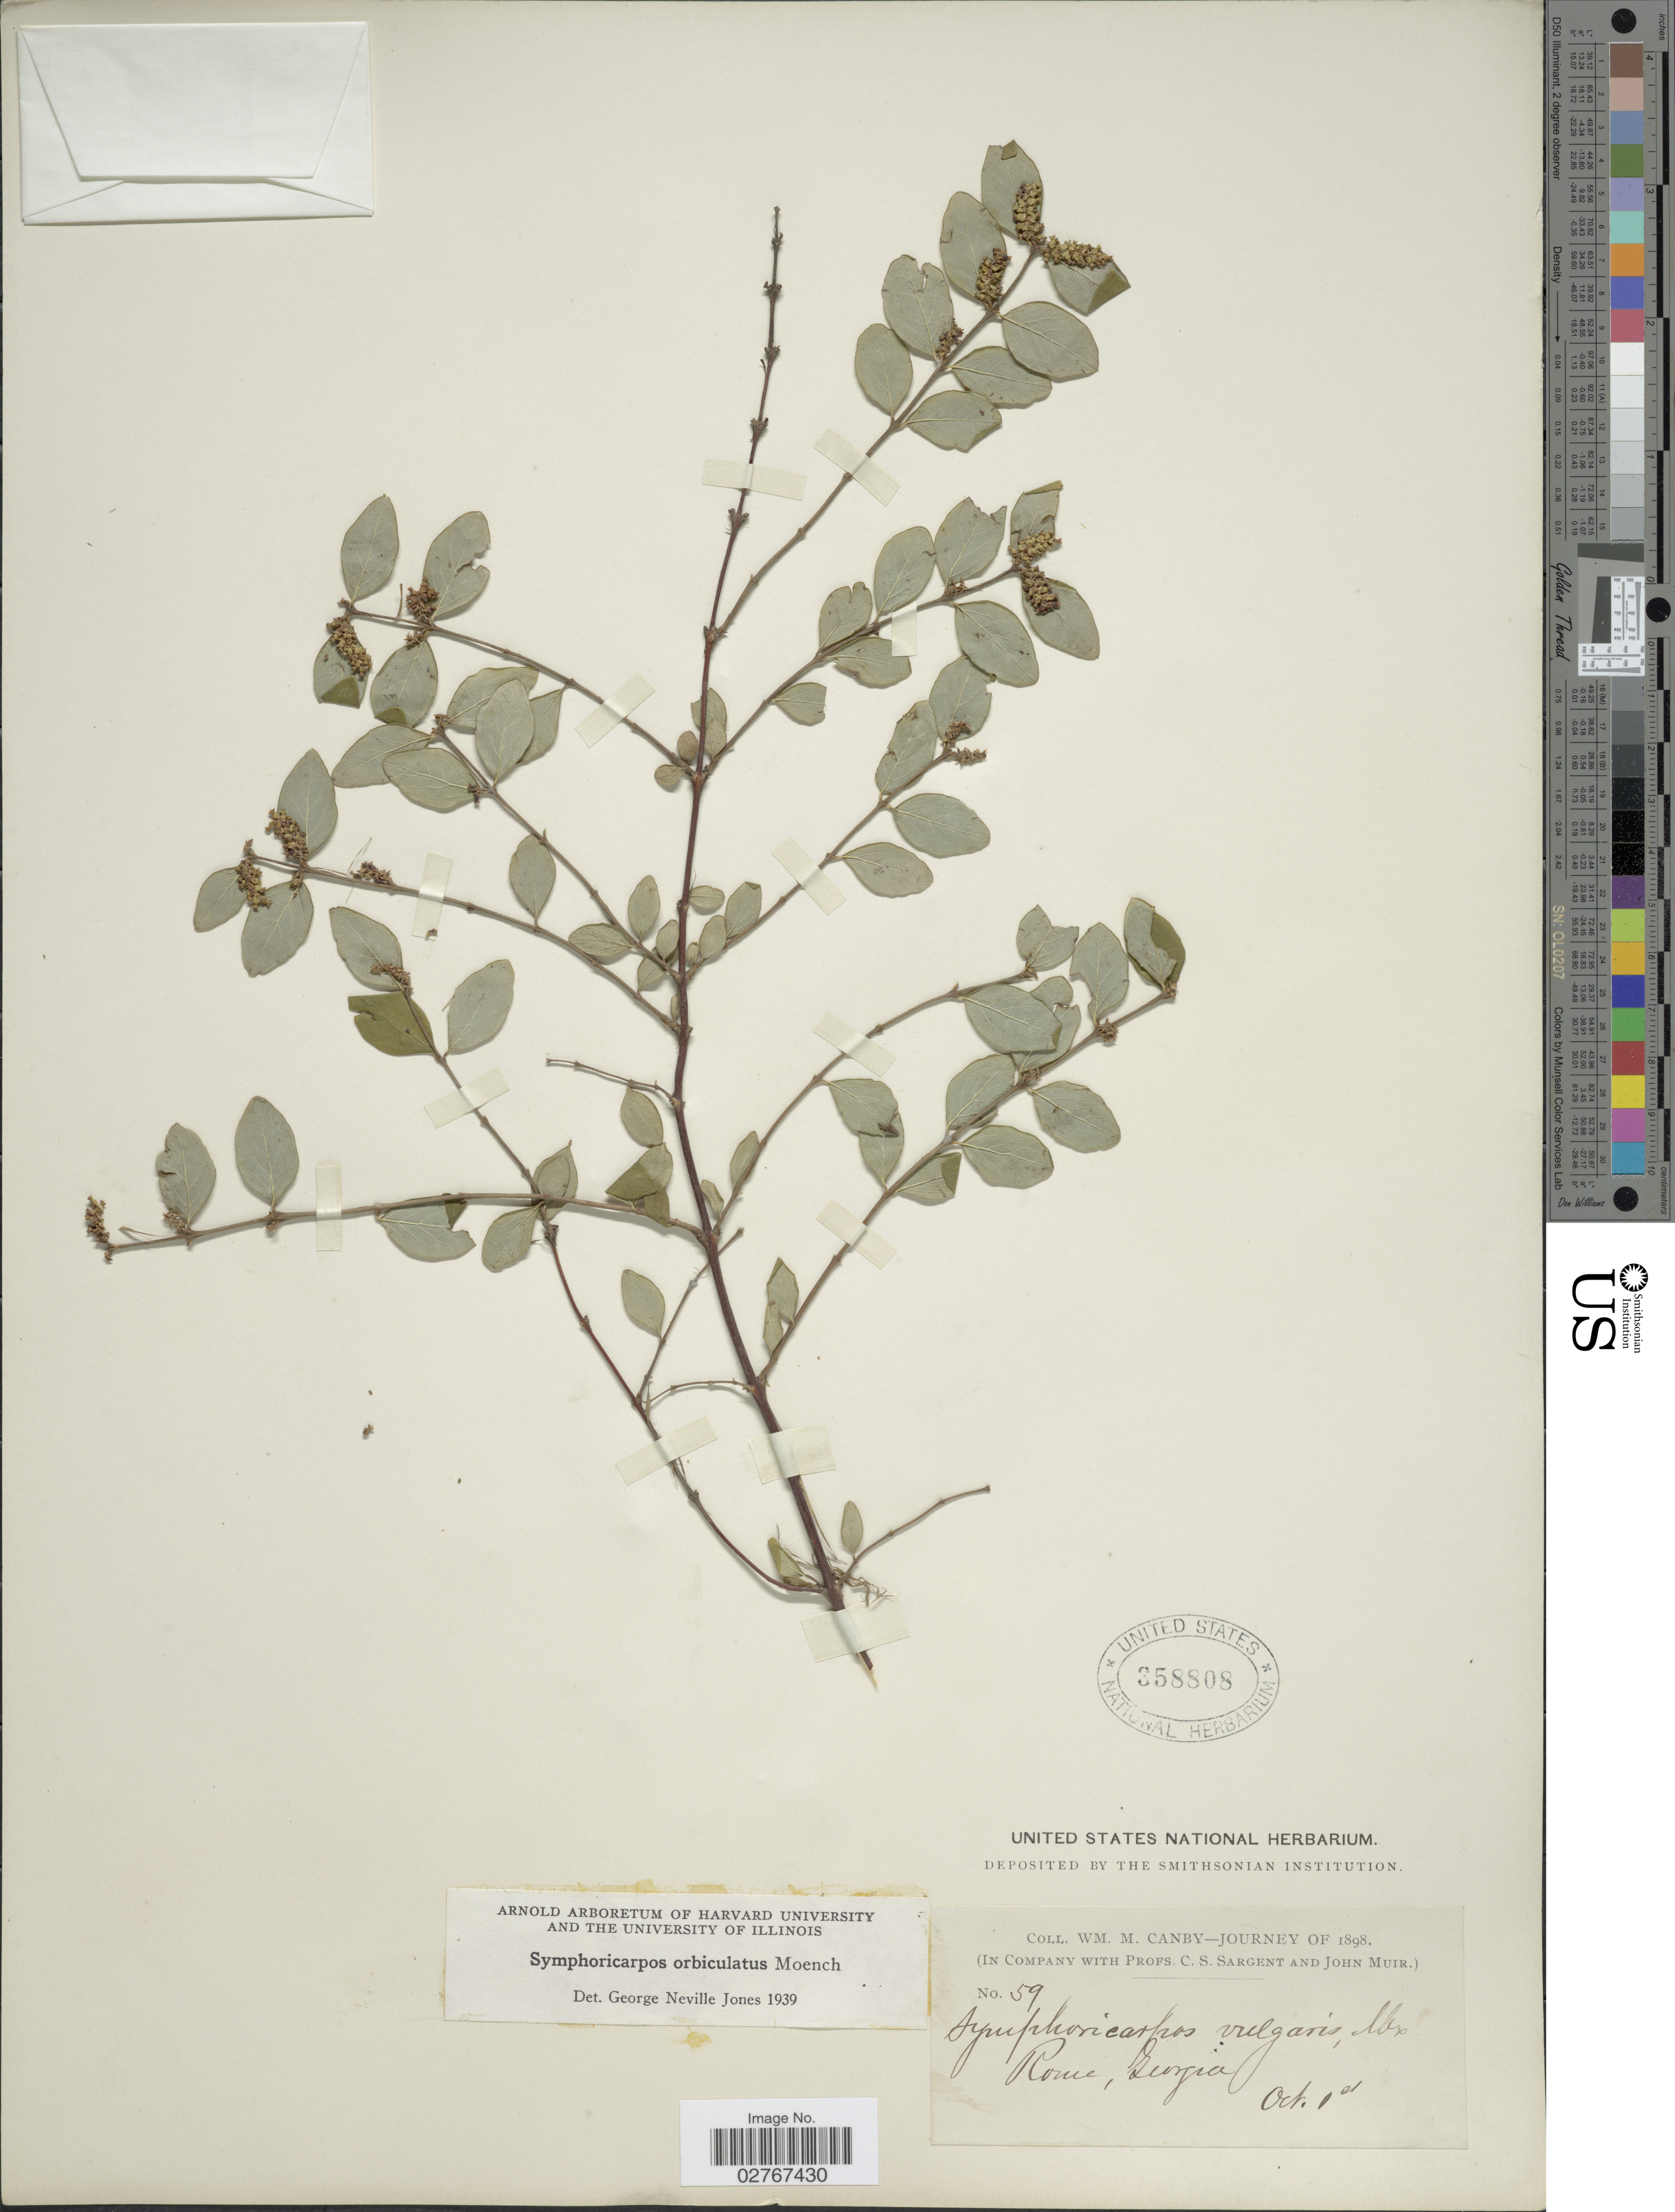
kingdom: Plantae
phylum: Tracheophyta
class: Magnoliopsida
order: Dipsacales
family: Caprifoliaceae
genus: Symphoricarpos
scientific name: Symphoricarpos orbiculatus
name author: Moench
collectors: W. M. Canby, C. S. Sargent & J. Muir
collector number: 59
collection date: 1898-10-01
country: United States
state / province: Georgia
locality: Rome.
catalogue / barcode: US 358808